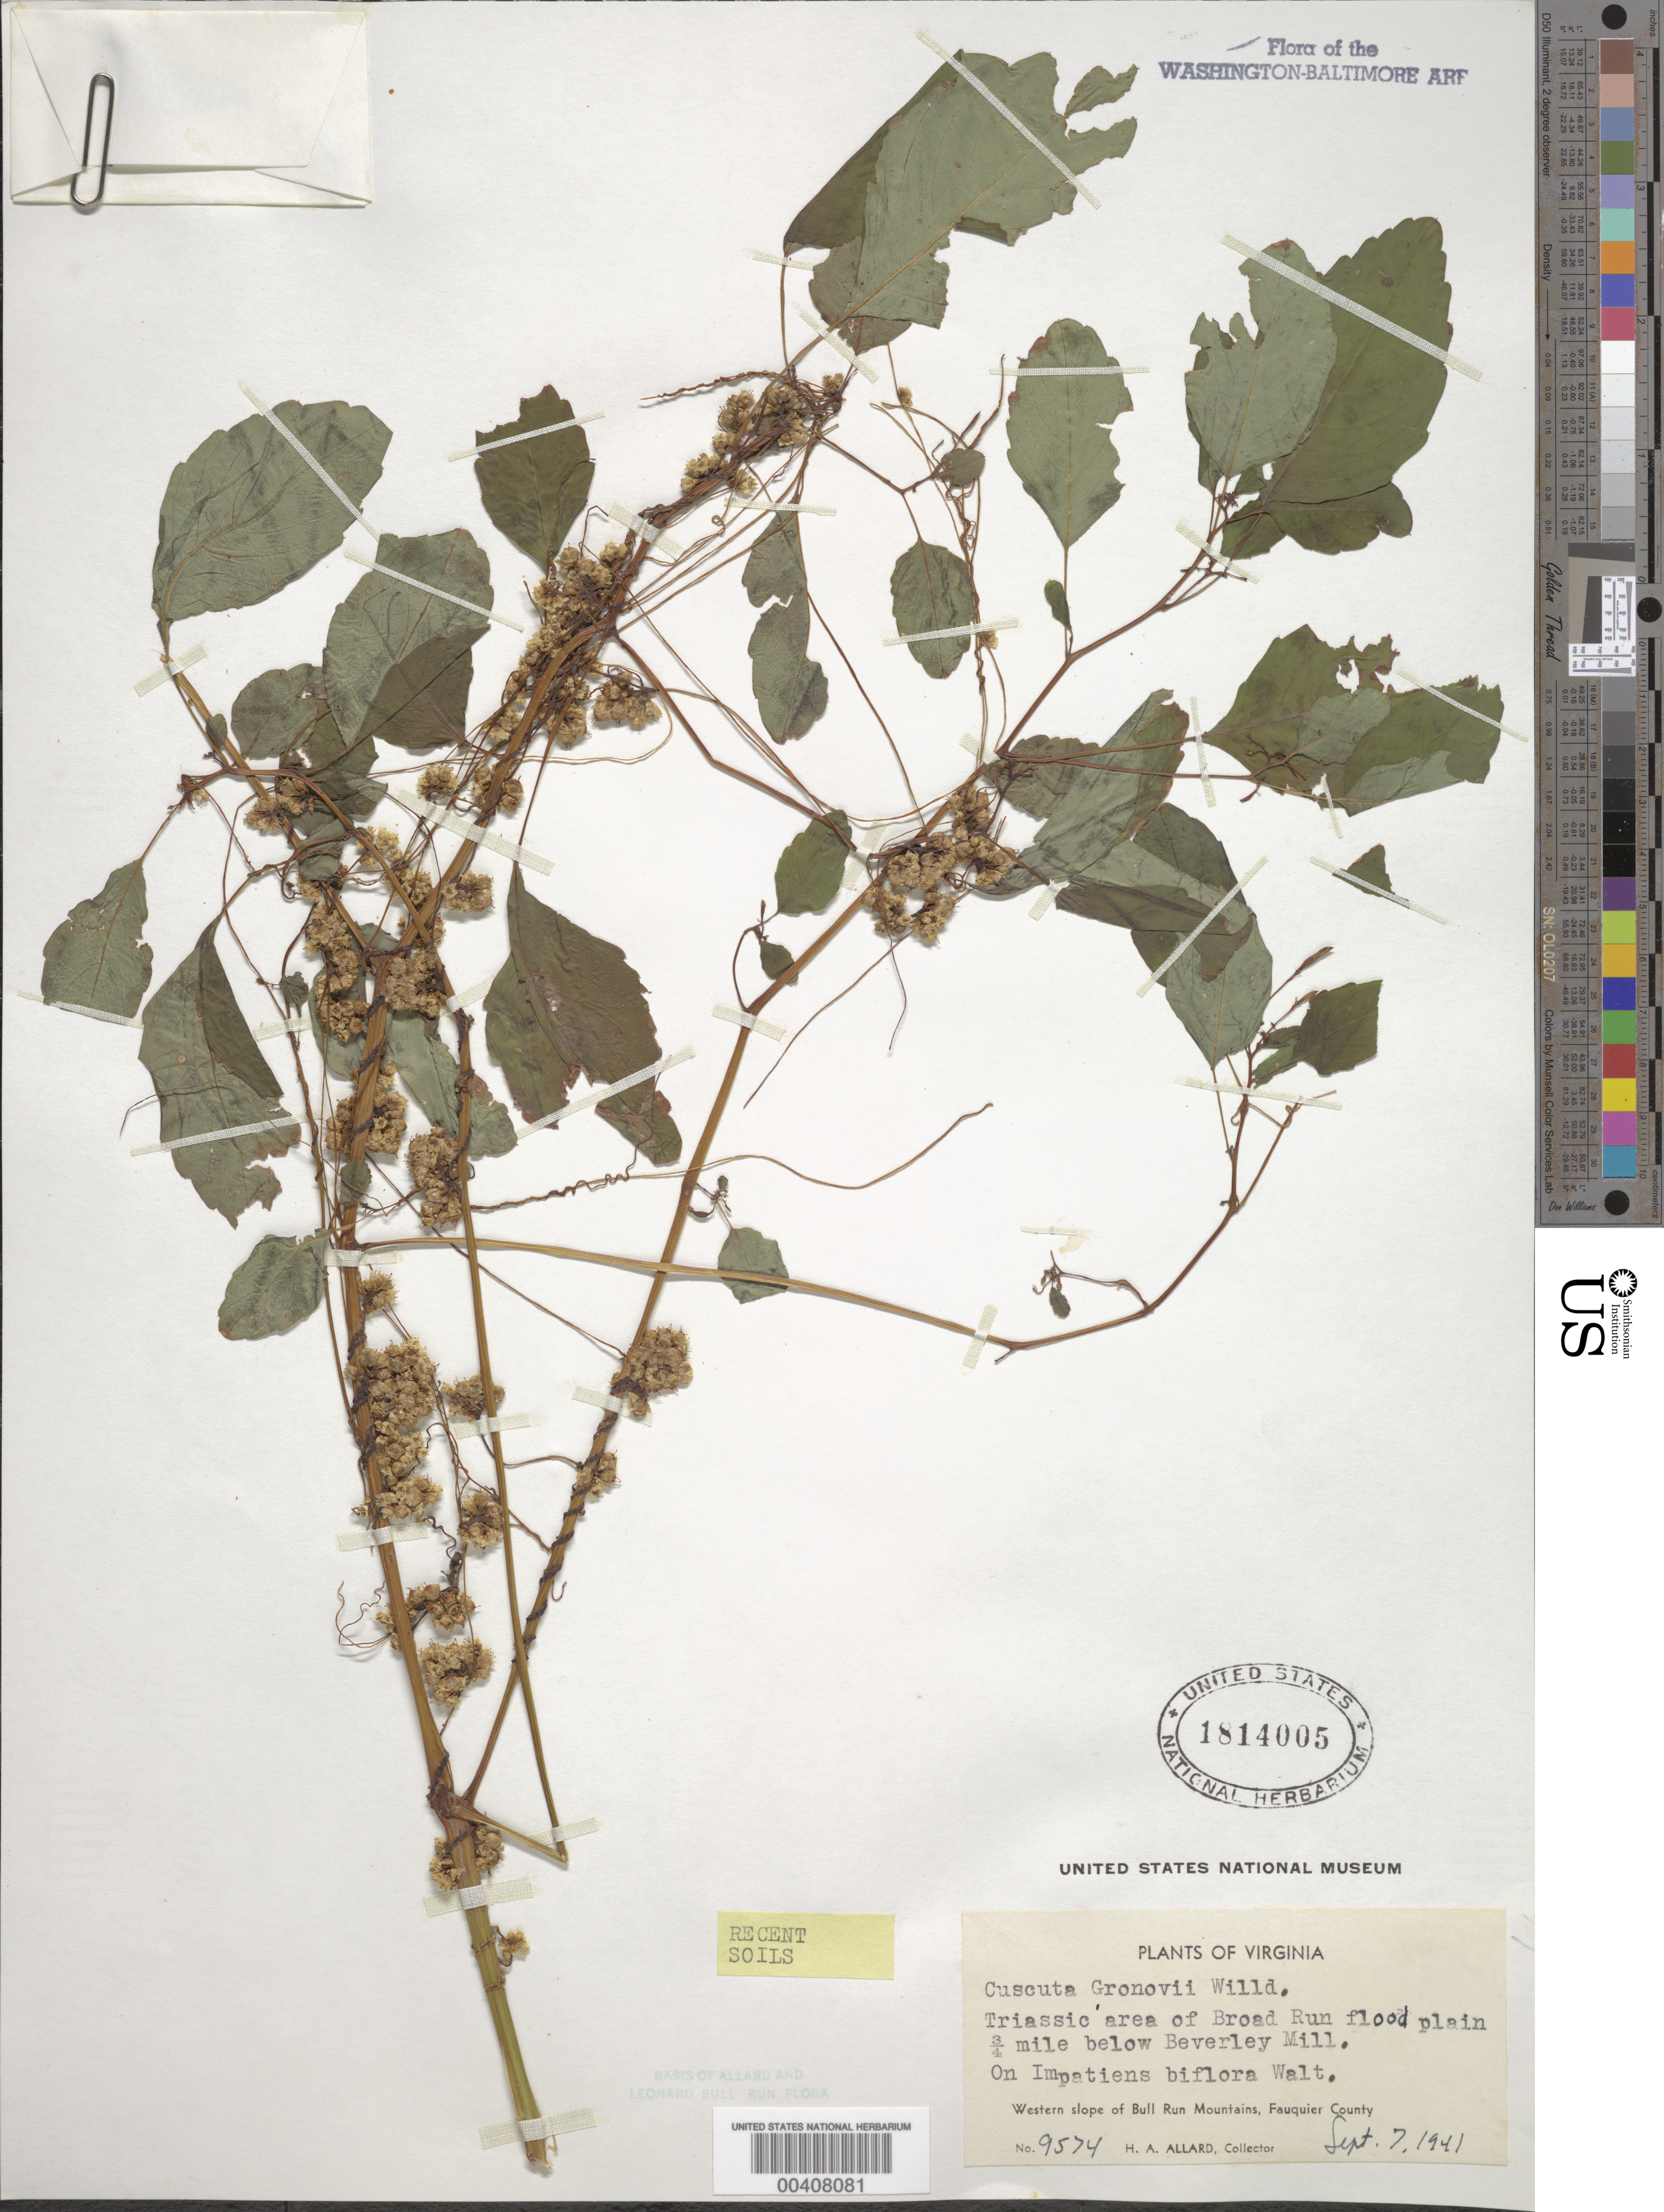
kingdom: Plantae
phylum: Tracheophyta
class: Magnoliopsida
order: Solanales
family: Convolvulaceae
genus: Cuscuta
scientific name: Cuscuta gronovii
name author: Willd. ex Schult.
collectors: H. A. Allard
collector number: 9574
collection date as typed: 07 Sep 1941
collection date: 1941-09-07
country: United States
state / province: Virginia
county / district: Fauquier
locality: Triassic area of Broad Run, 3/4 mi. below Beverley Mill, western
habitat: Flood plain, recent soils, on Impatiens biflora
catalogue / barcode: US 1814005